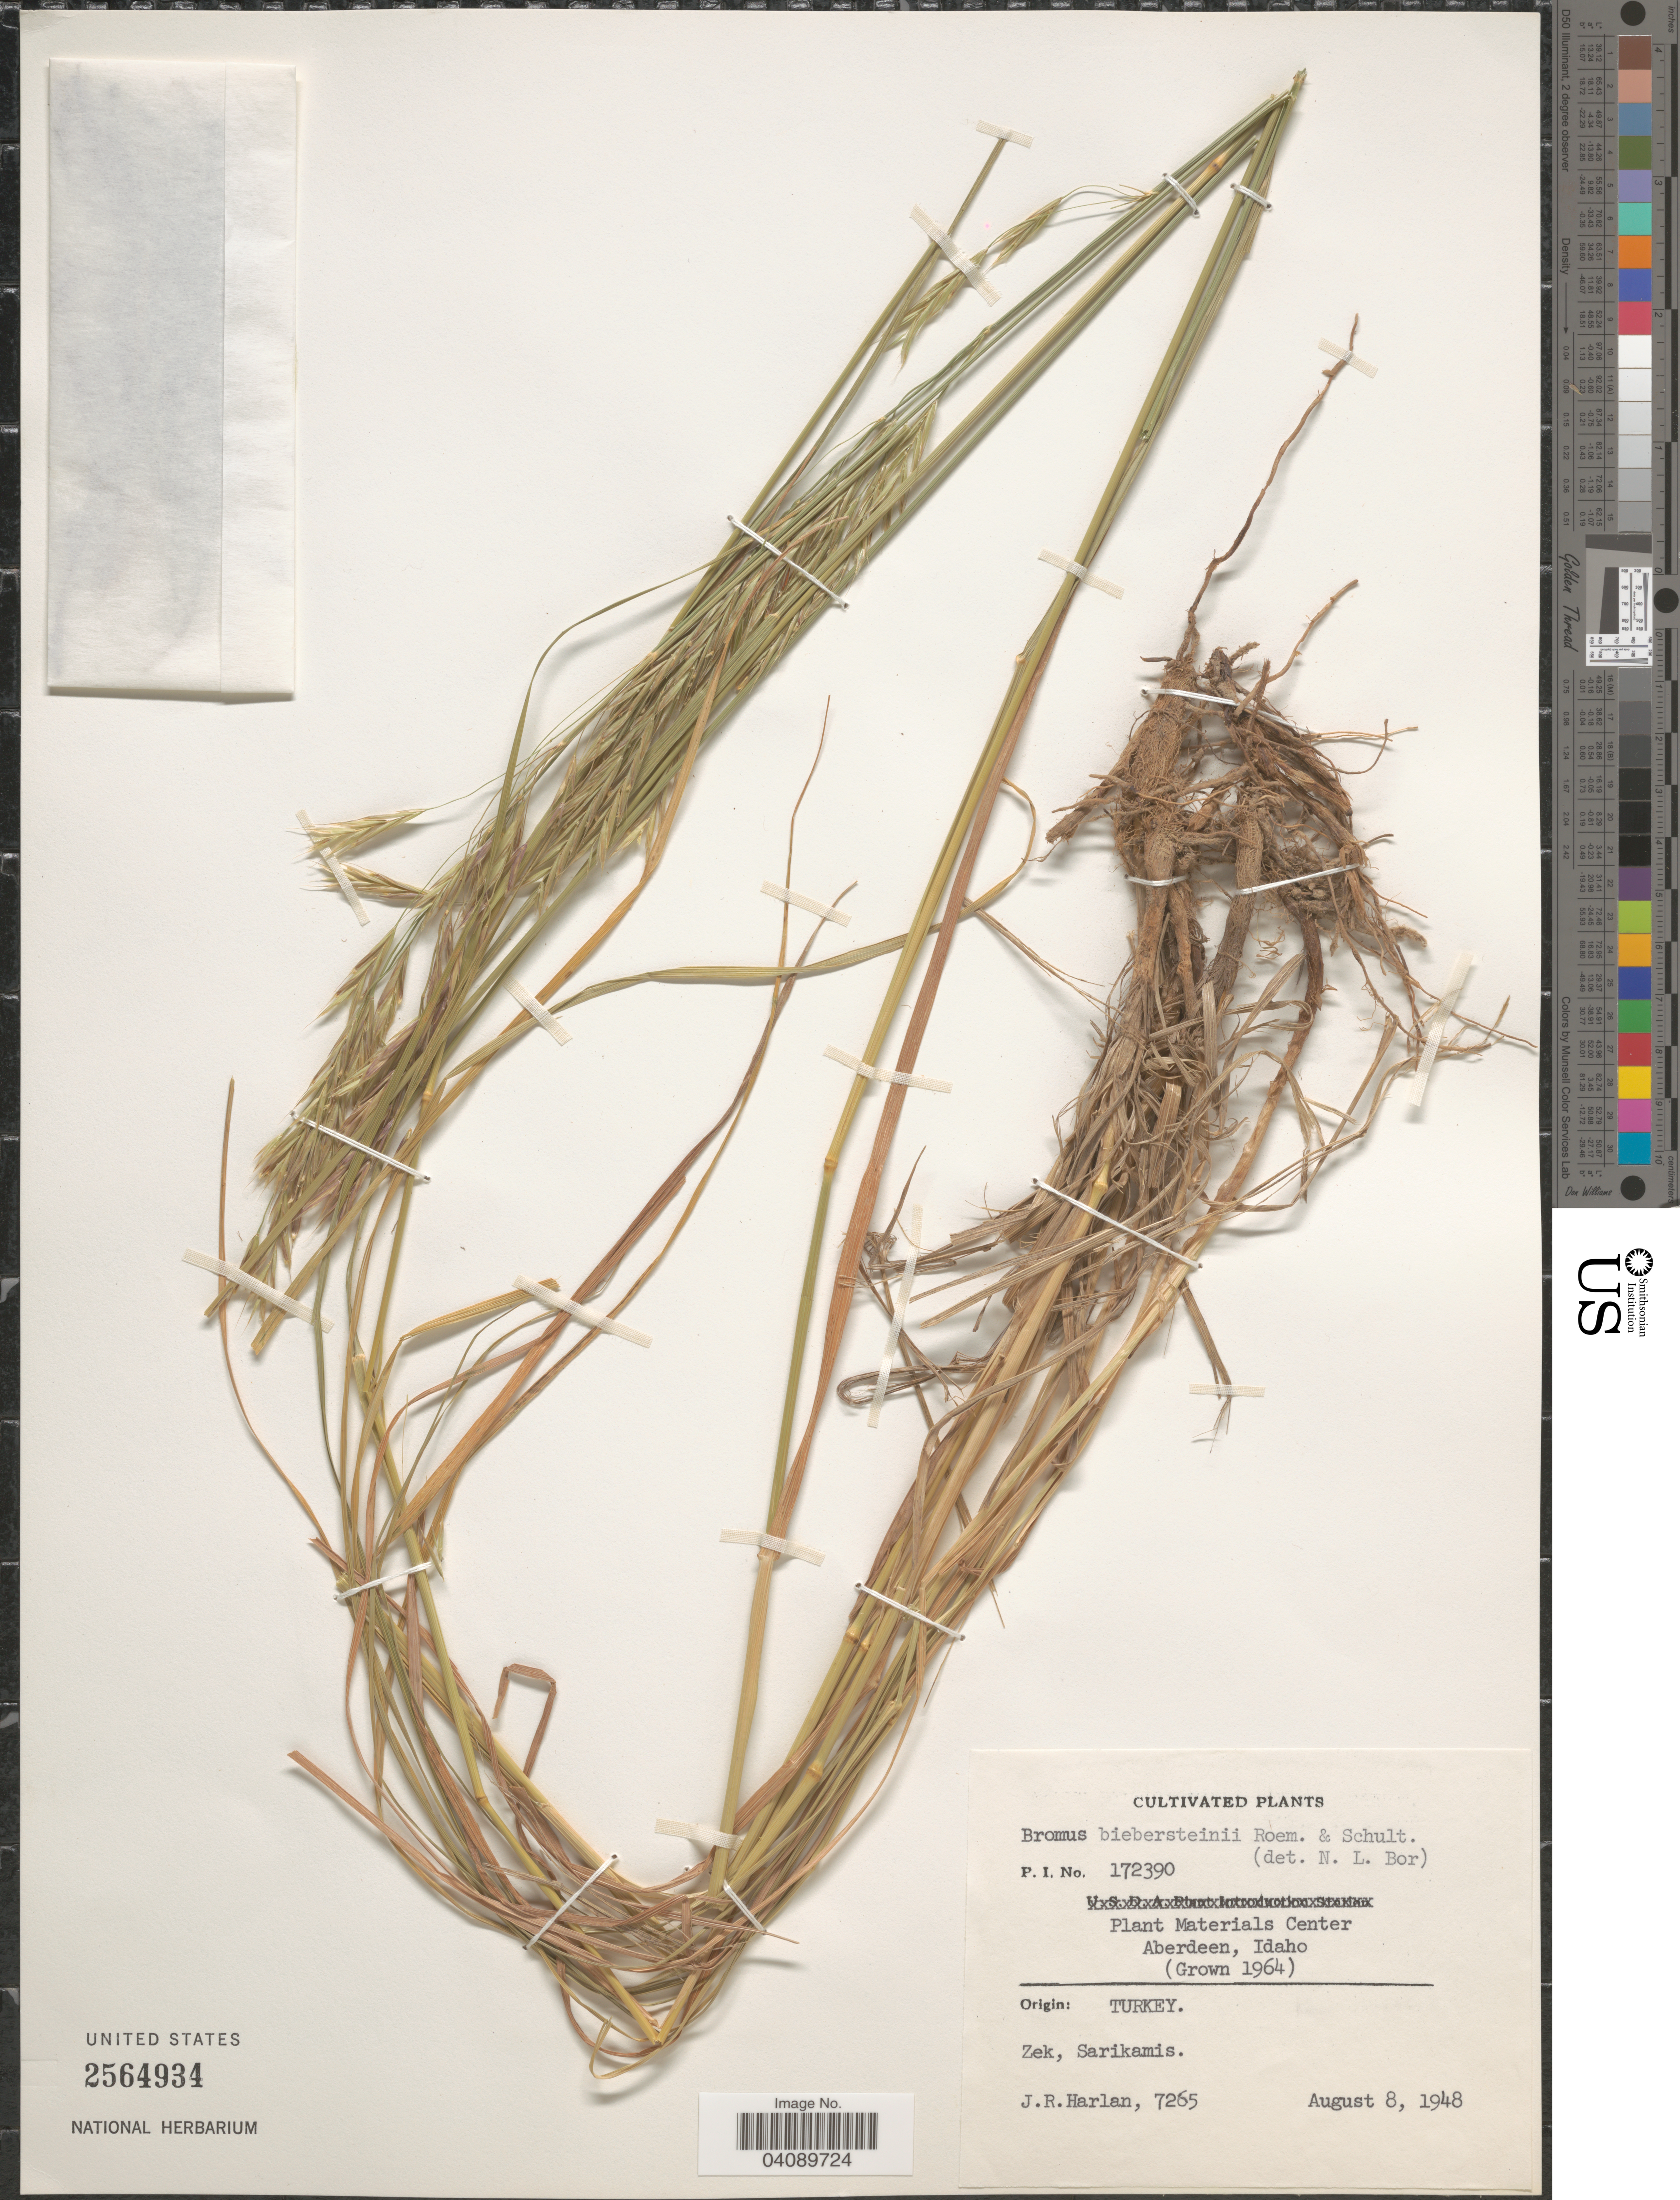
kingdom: Plantae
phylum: Tracheophyta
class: Liliopsida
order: Poales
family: Poaceae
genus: Bromus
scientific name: Bromus biebersteinii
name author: Roem. & Schult.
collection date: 1964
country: United States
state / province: Idaho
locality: Plant Materials Center. Aberdeen.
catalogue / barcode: US 2564934